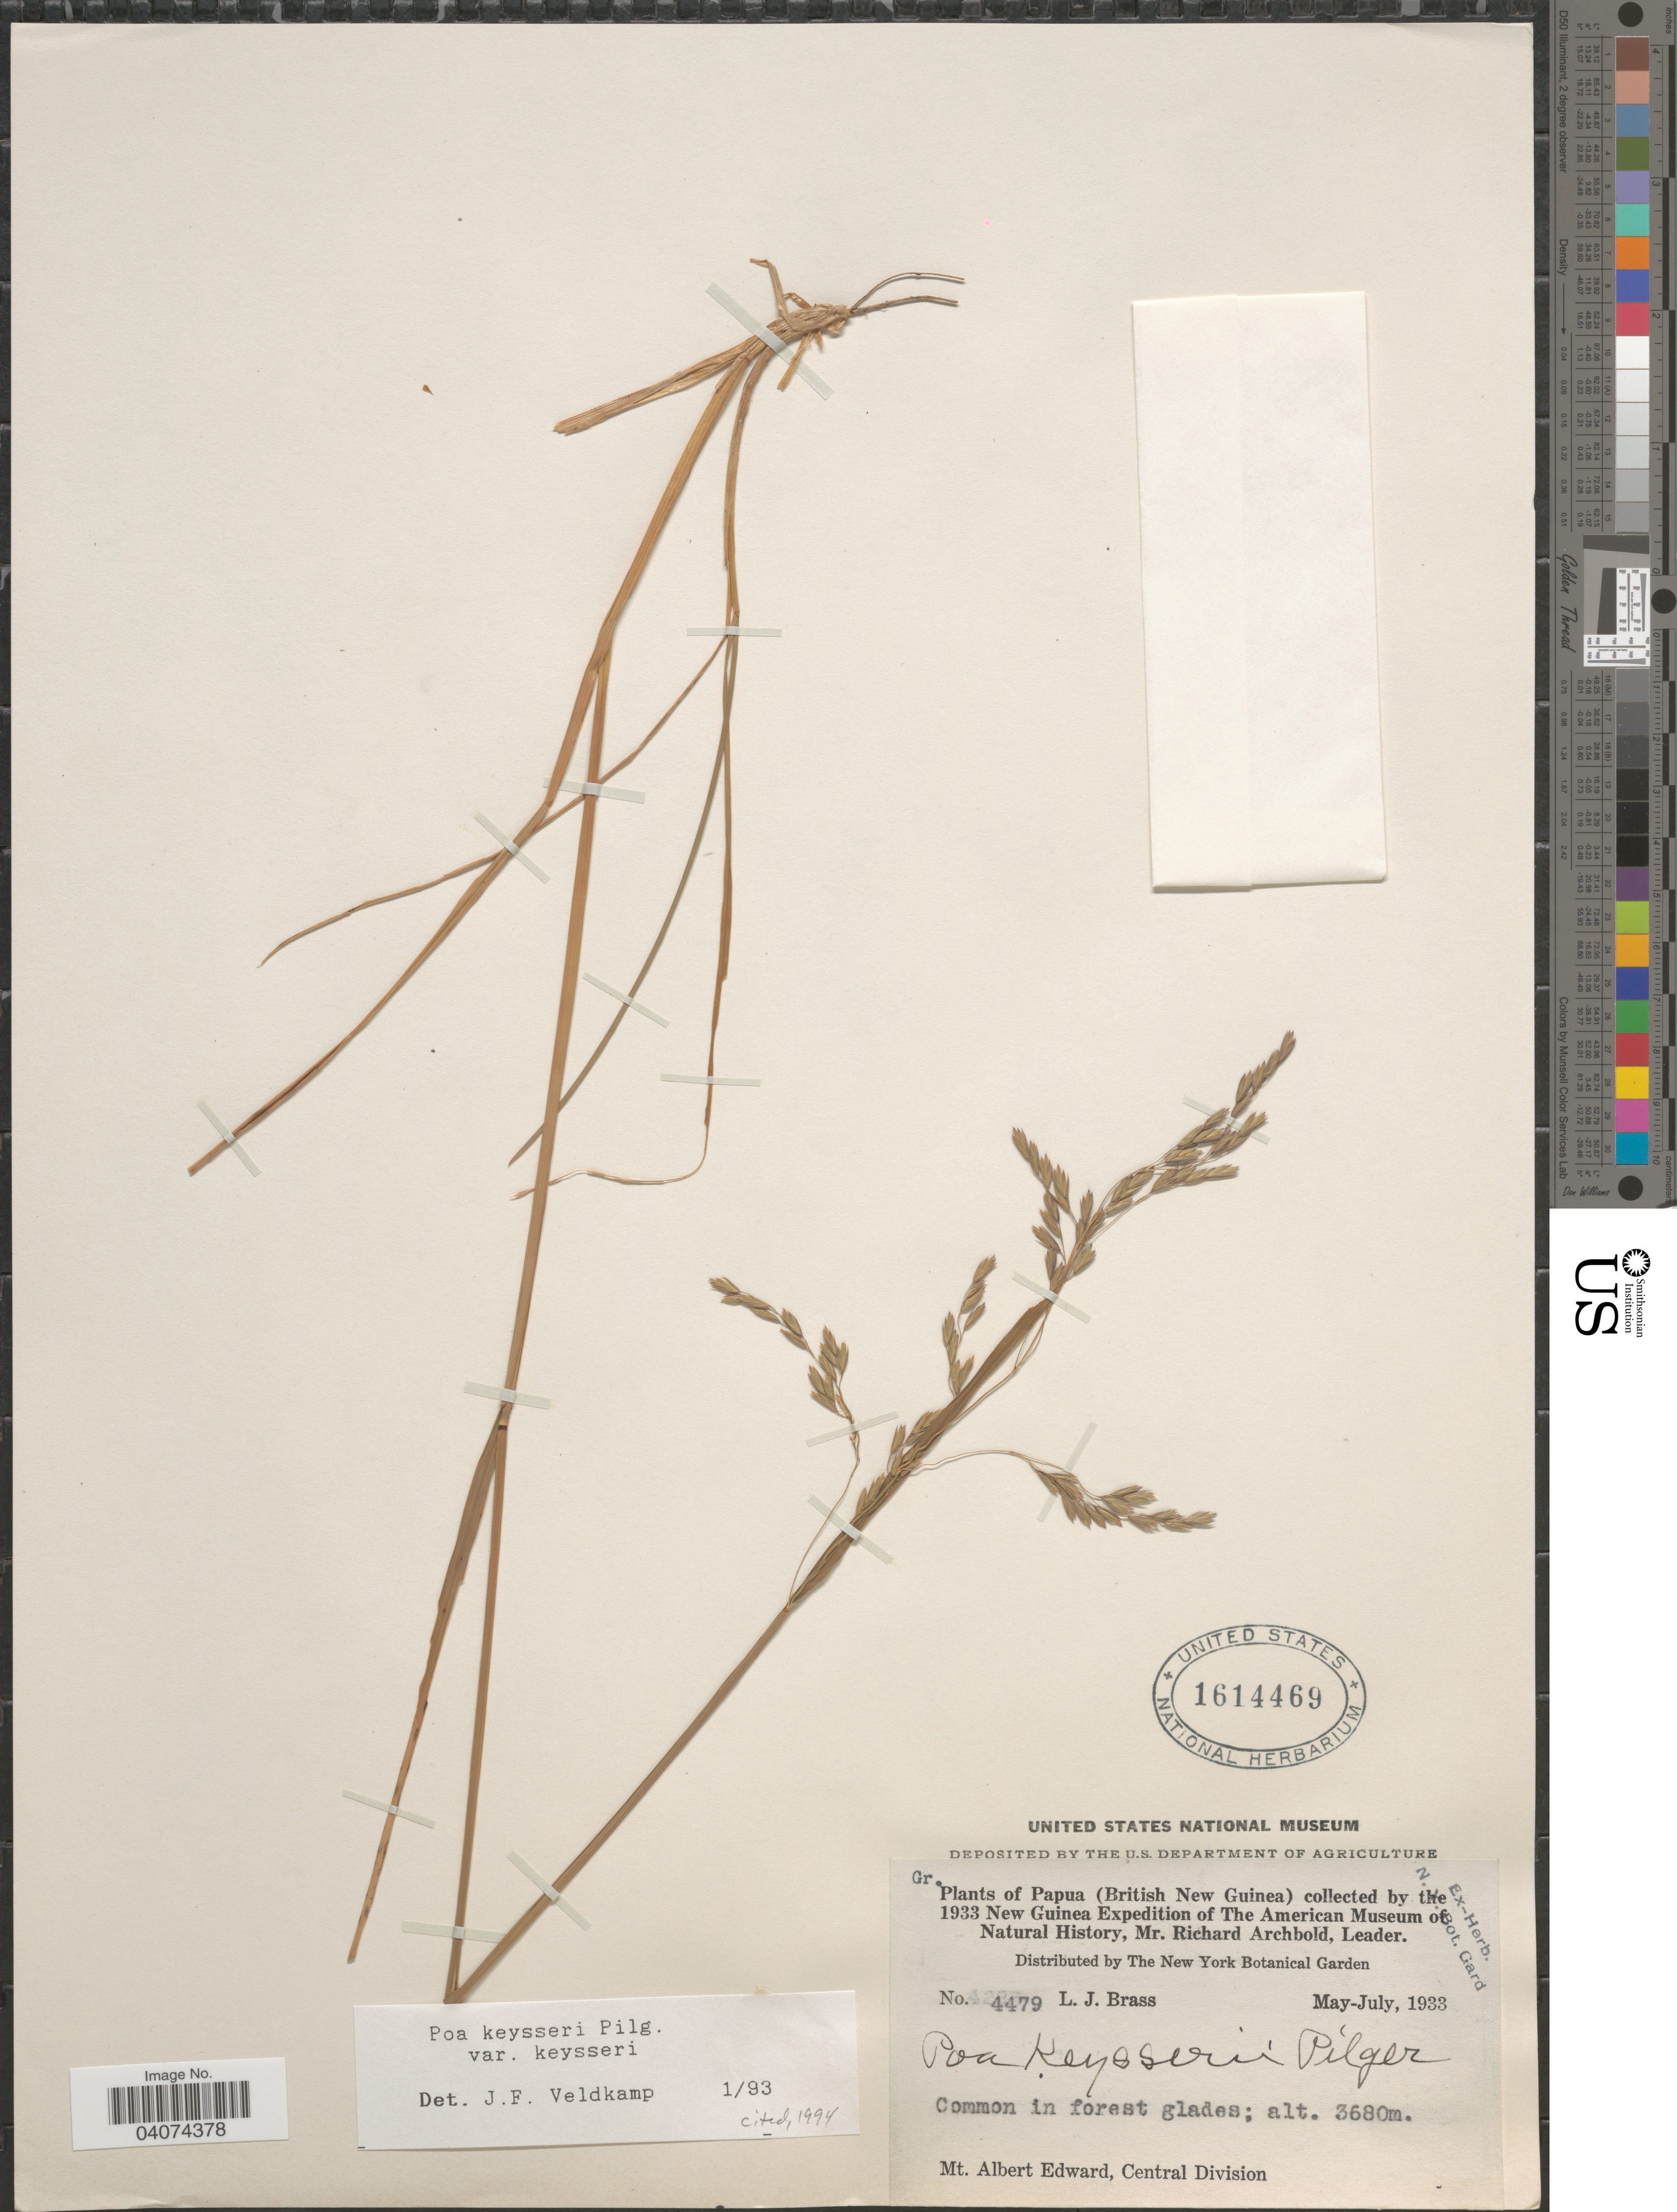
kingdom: Plantae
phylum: Tracheophyta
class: Liliopsida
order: Poales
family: Poaceae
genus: Poa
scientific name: Poa keysseri subsp. keysseri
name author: Pilg.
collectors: L. J. Brass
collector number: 4479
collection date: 1933-05/1933-07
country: Papua New Guinea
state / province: Central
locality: Papua (British New Guinea) collected by the 1933 New Guinea Expedition of The American Museum of Natural History. Common in forest glades. Mt. Albert Edward, Central Division.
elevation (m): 3680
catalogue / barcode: US 1614469